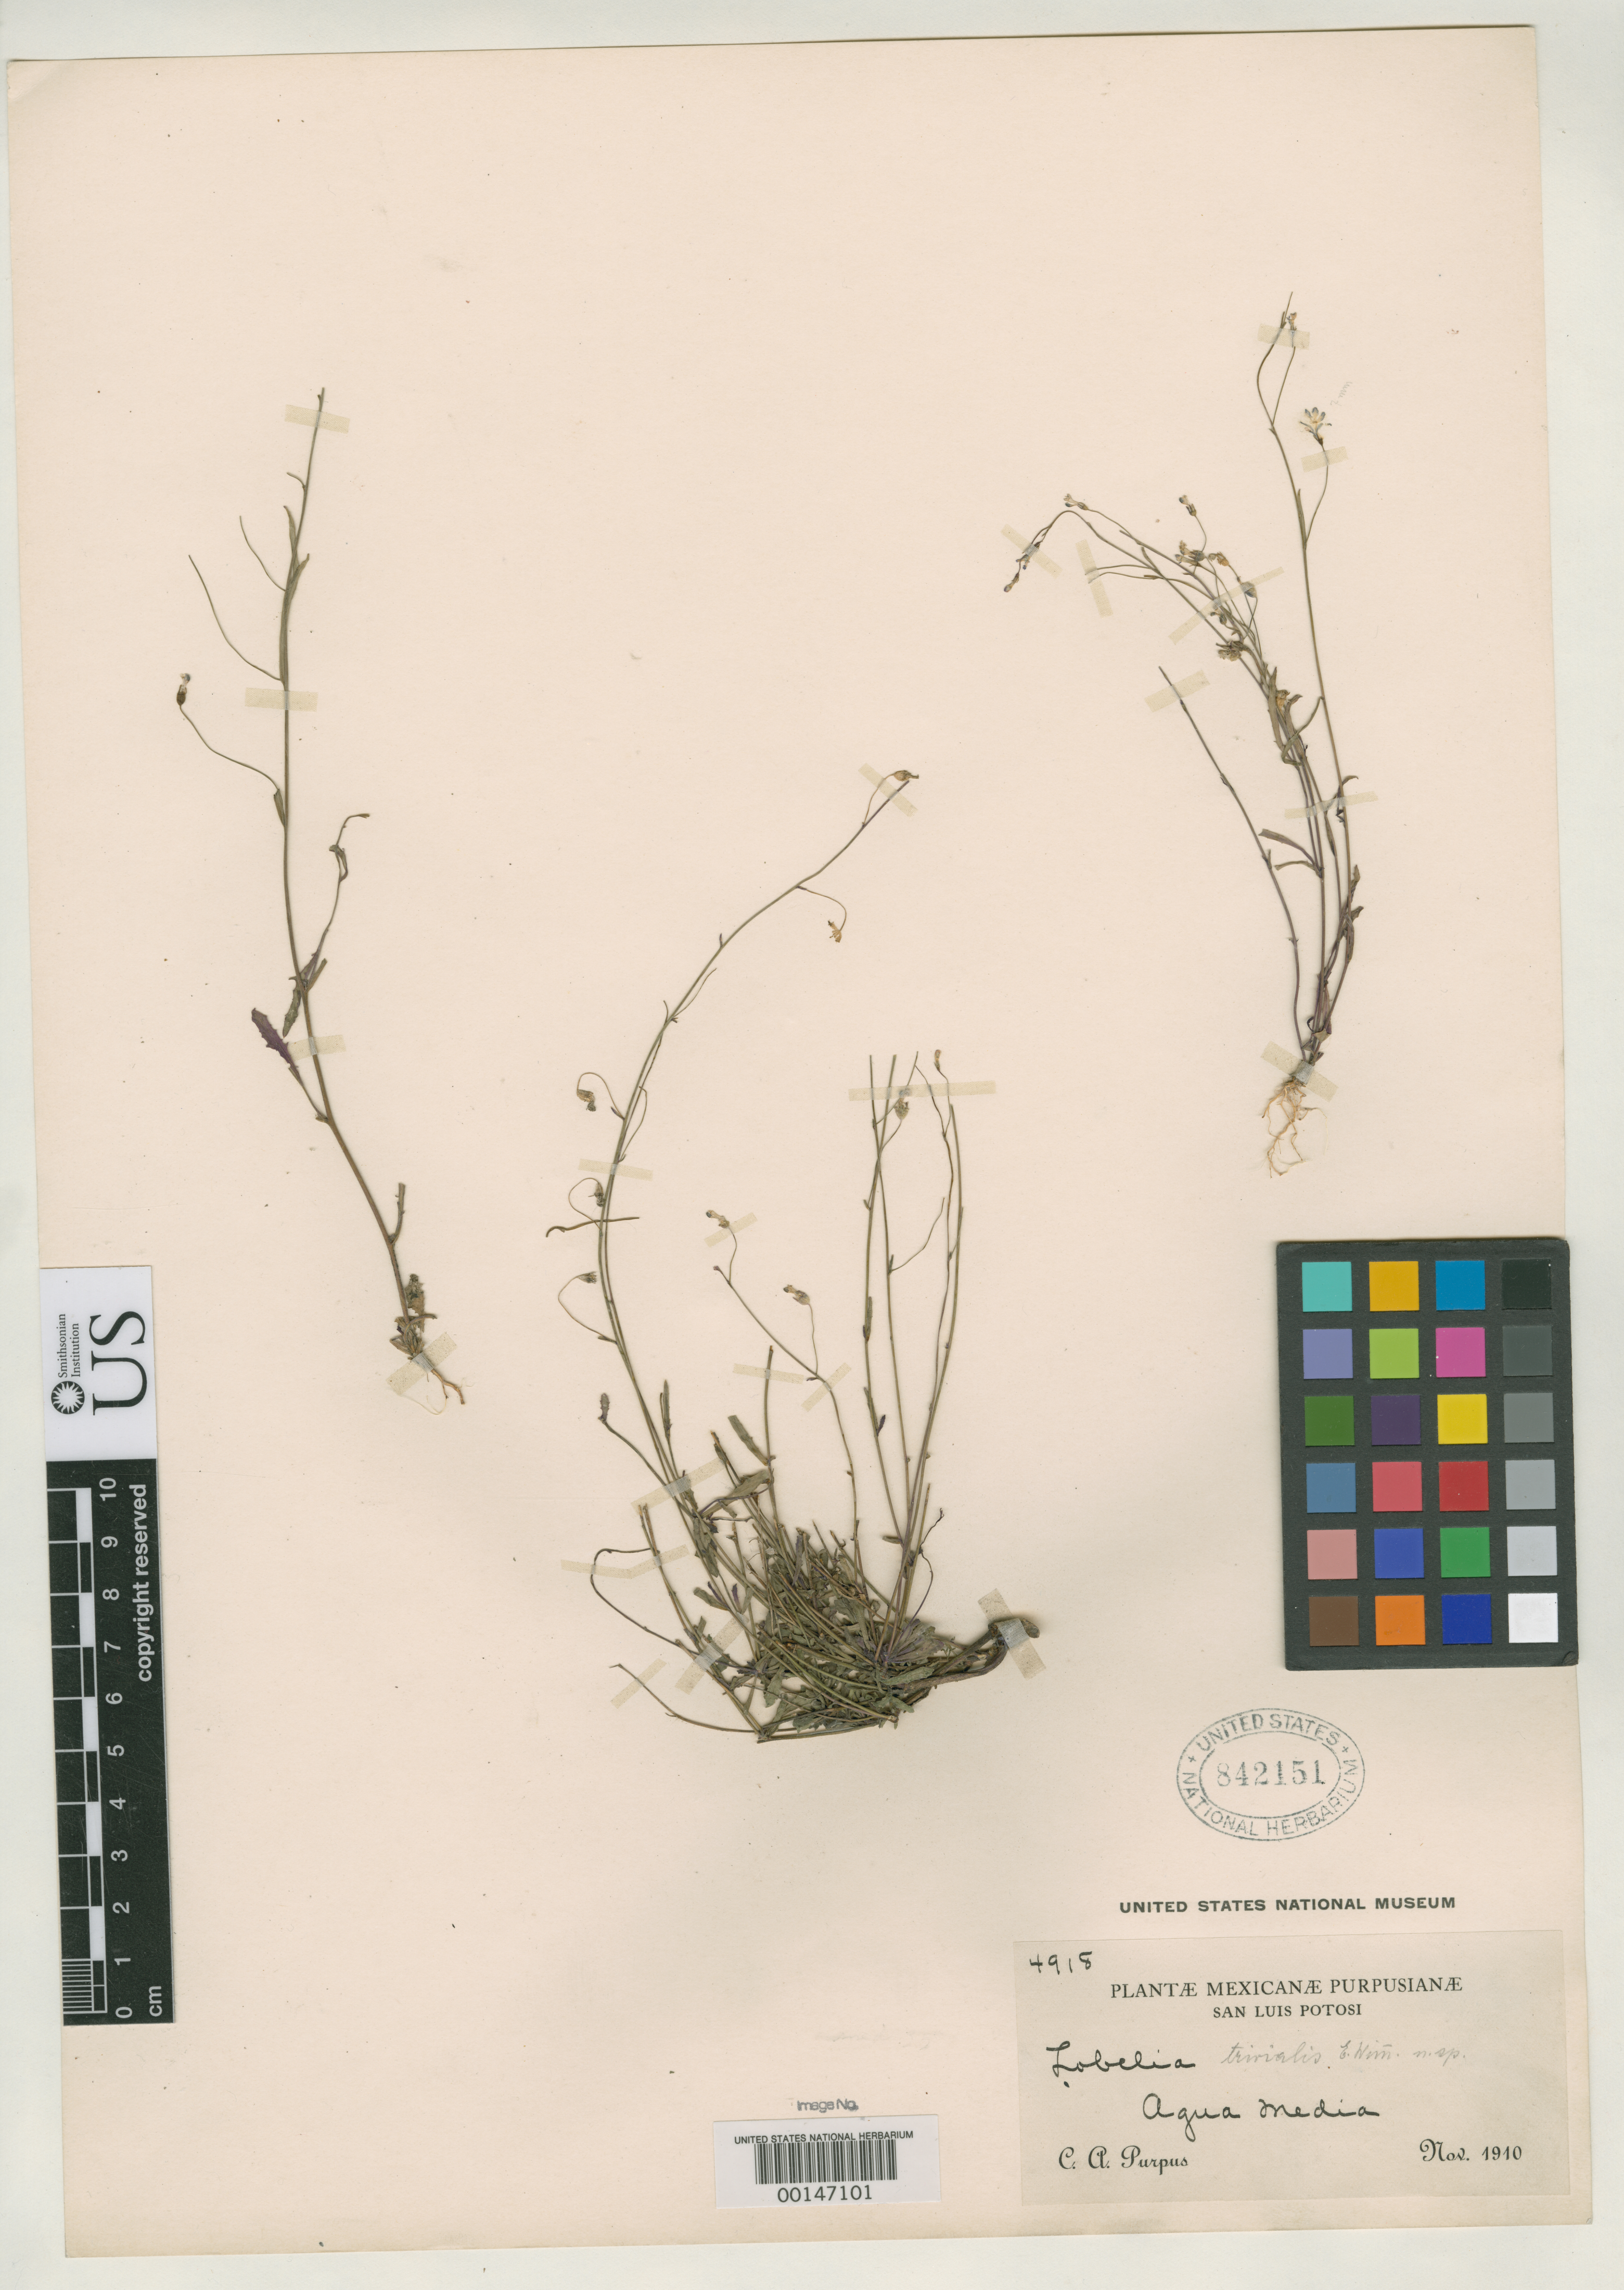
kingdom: Plantae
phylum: Tracheophyta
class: Magnoliopsida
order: Asterales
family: Campanulaceae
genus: Lobelia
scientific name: Lobelia trivialis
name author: E. Wimm.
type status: Type Collection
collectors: C. A. Purpus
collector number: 4918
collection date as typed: Nov 1910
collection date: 1910-11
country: Mexico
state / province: San Luis Potosi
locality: Agua Media.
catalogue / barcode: US 842151